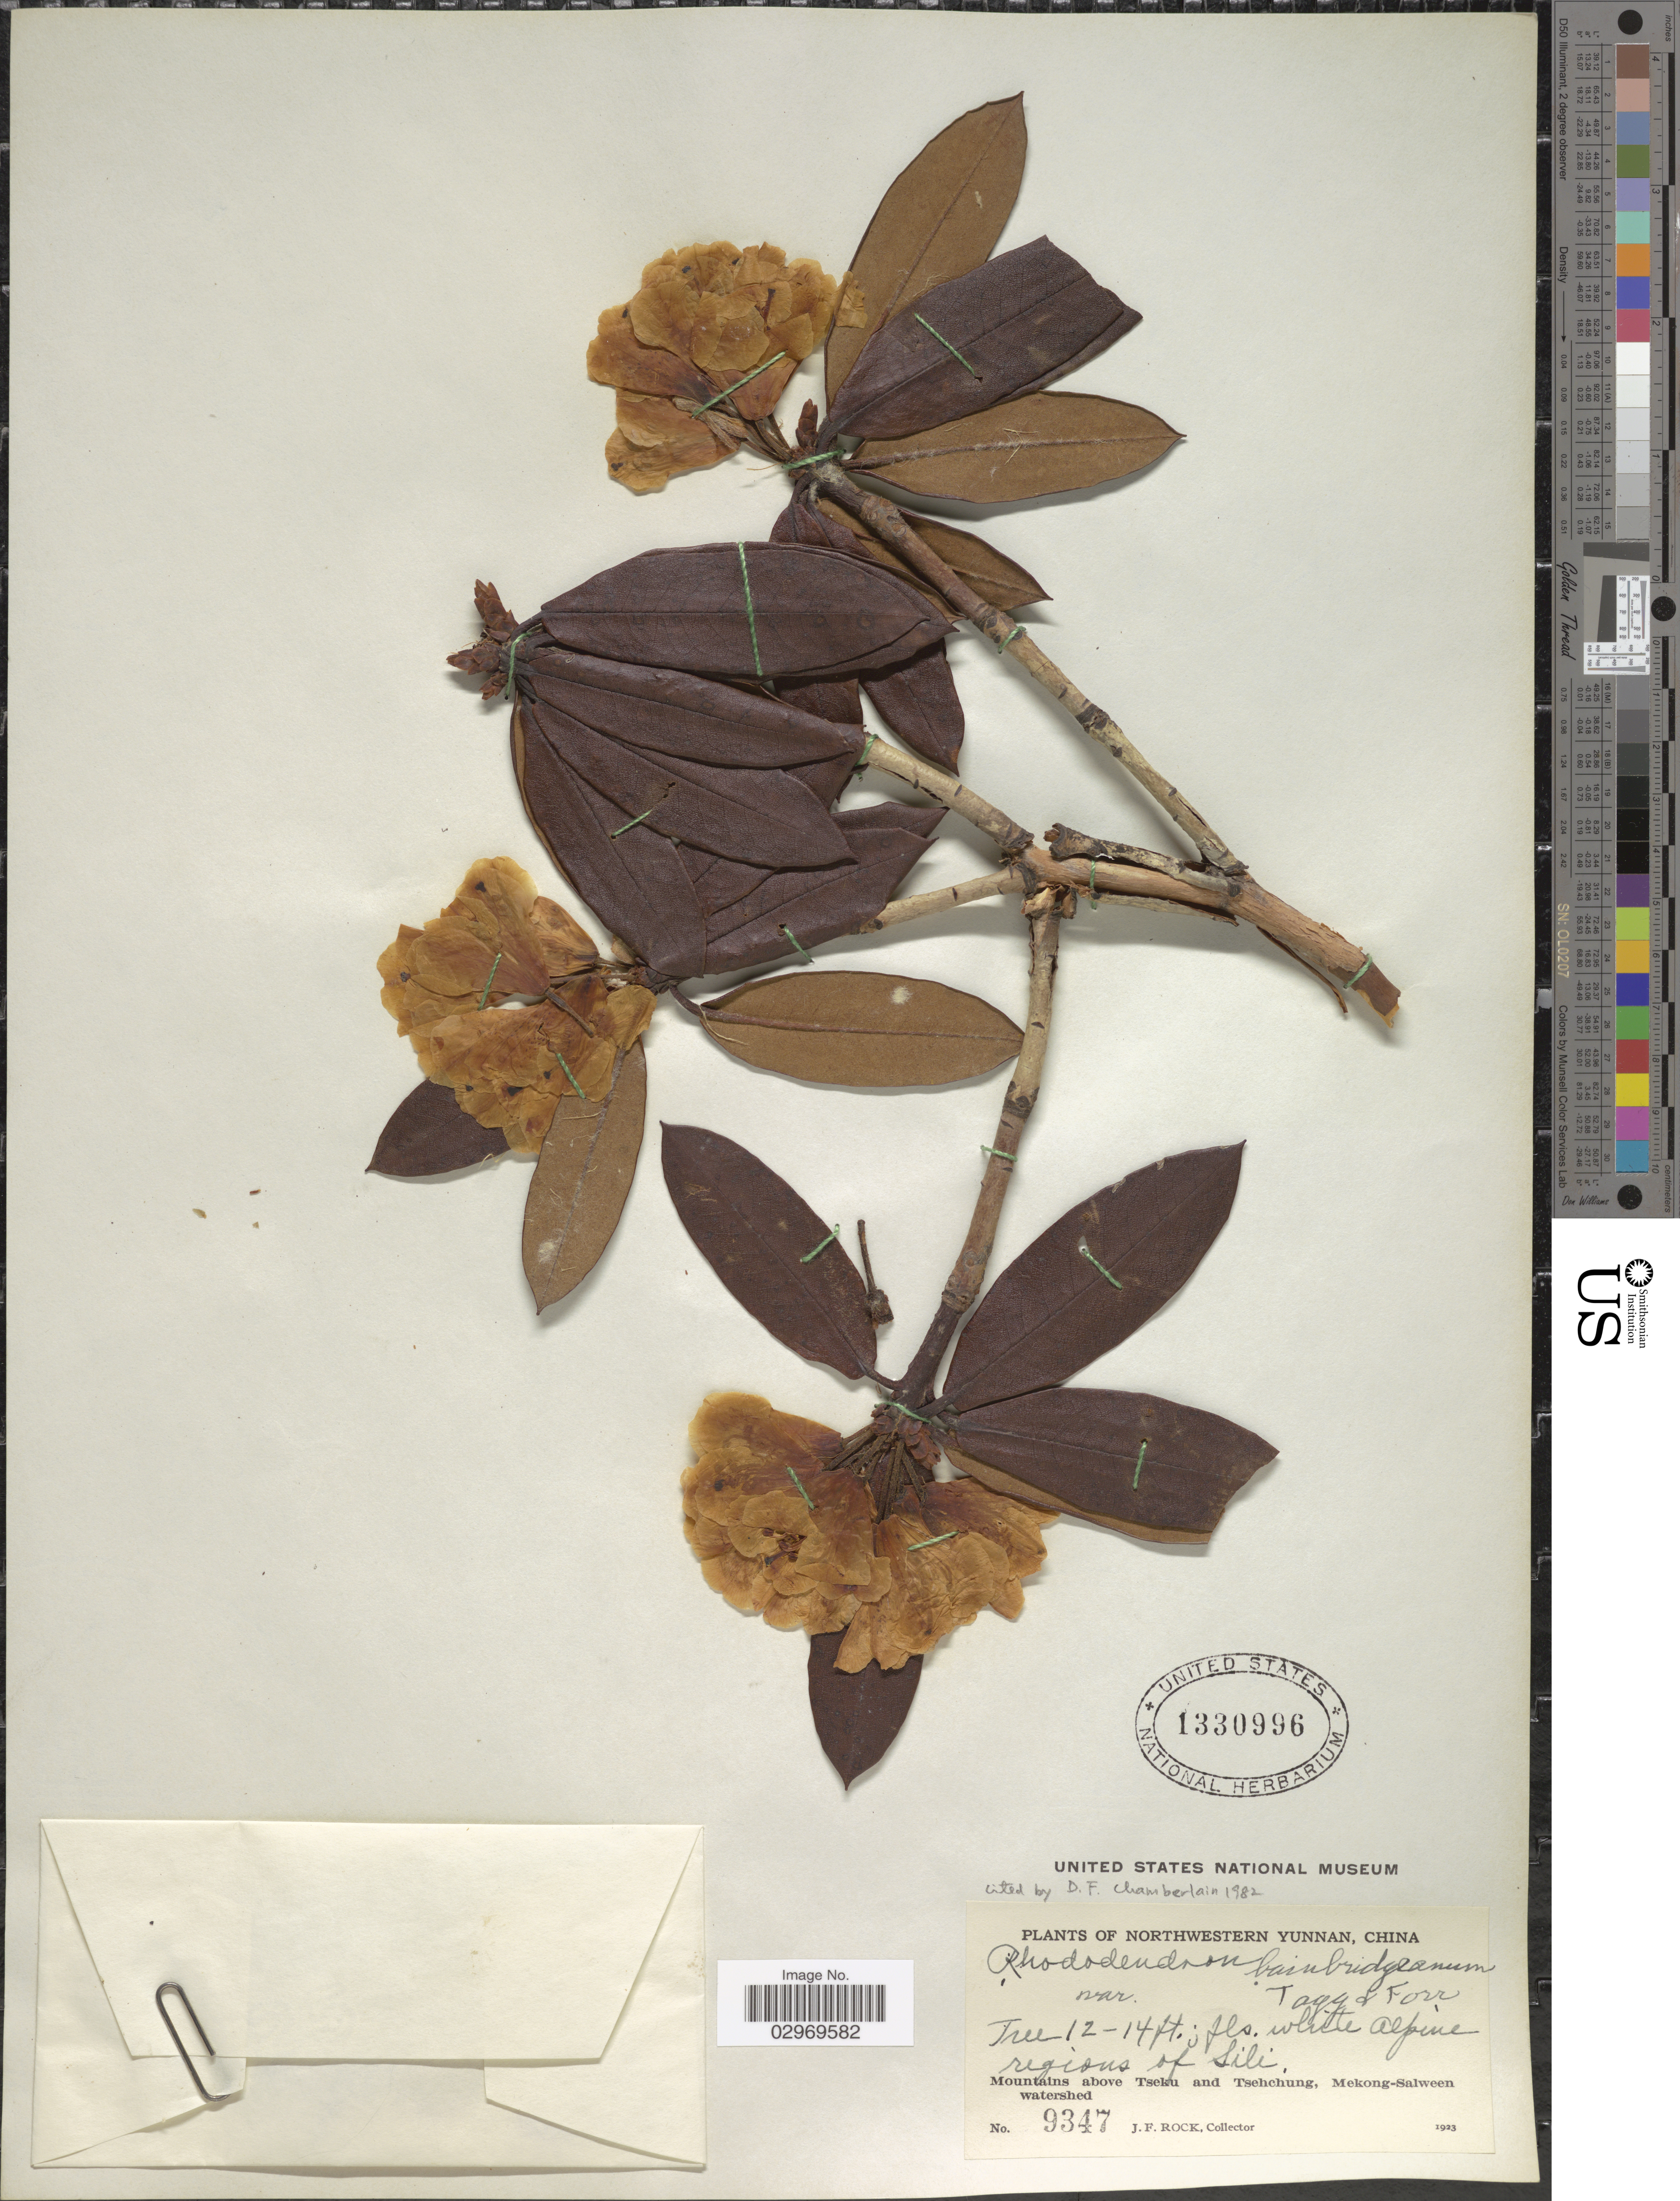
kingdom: Plantae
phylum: Tracheophyta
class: Magnoliopsida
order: Ericales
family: Ericaceae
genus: Rhododendron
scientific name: Rhododendron bainbridgeanum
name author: Tagg & Forrest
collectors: J. Rock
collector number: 9347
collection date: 1923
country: China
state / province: Yunnan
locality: Northwestern Yunnan, alpine regions of Sili, Mountains above Tseku and Tsehchung, Mekong-Salween watershed.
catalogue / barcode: US 1330996